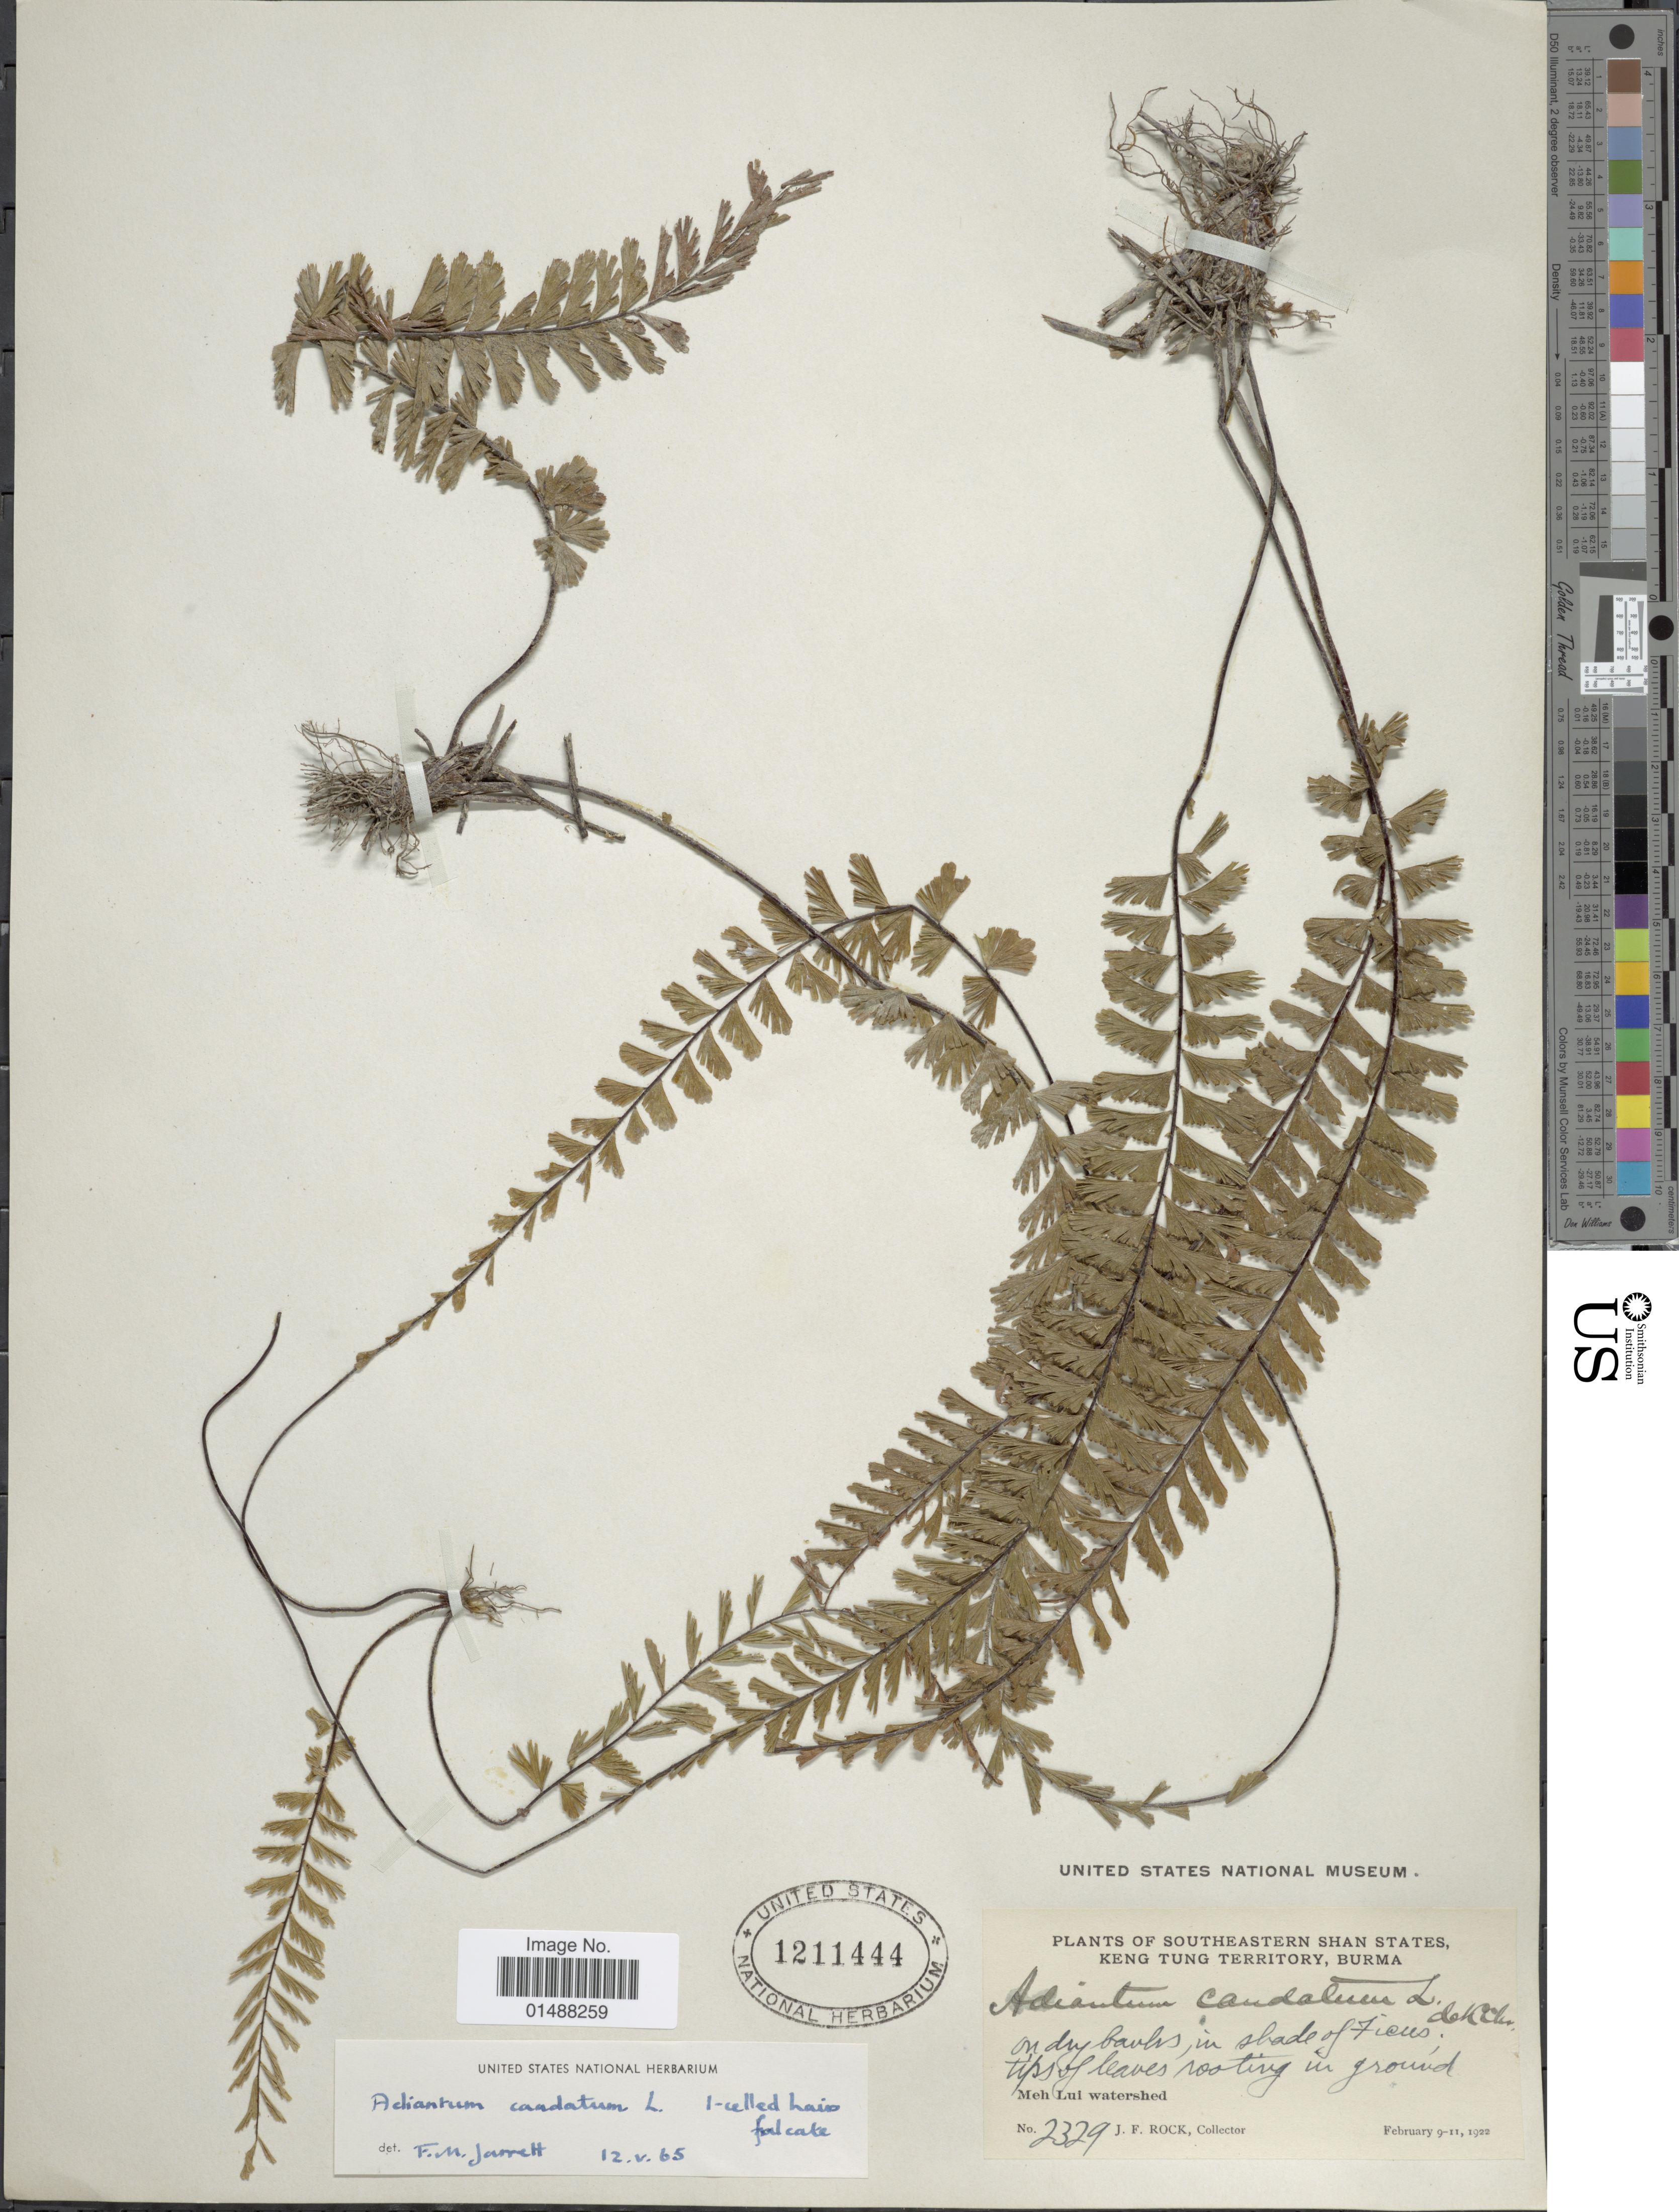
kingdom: Plantae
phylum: Tracheophyta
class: Polypodiopsida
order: Polypodiales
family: Pteridaceae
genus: Adiantum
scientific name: Adiantum caudatum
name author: L.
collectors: J. Rock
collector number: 2329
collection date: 1922-02-09/1922-02-11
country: Myanmar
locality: Southeastern Shan States, Keng Tung Territory, Burma, Meh Lui Watershed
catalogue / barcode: US 1211444